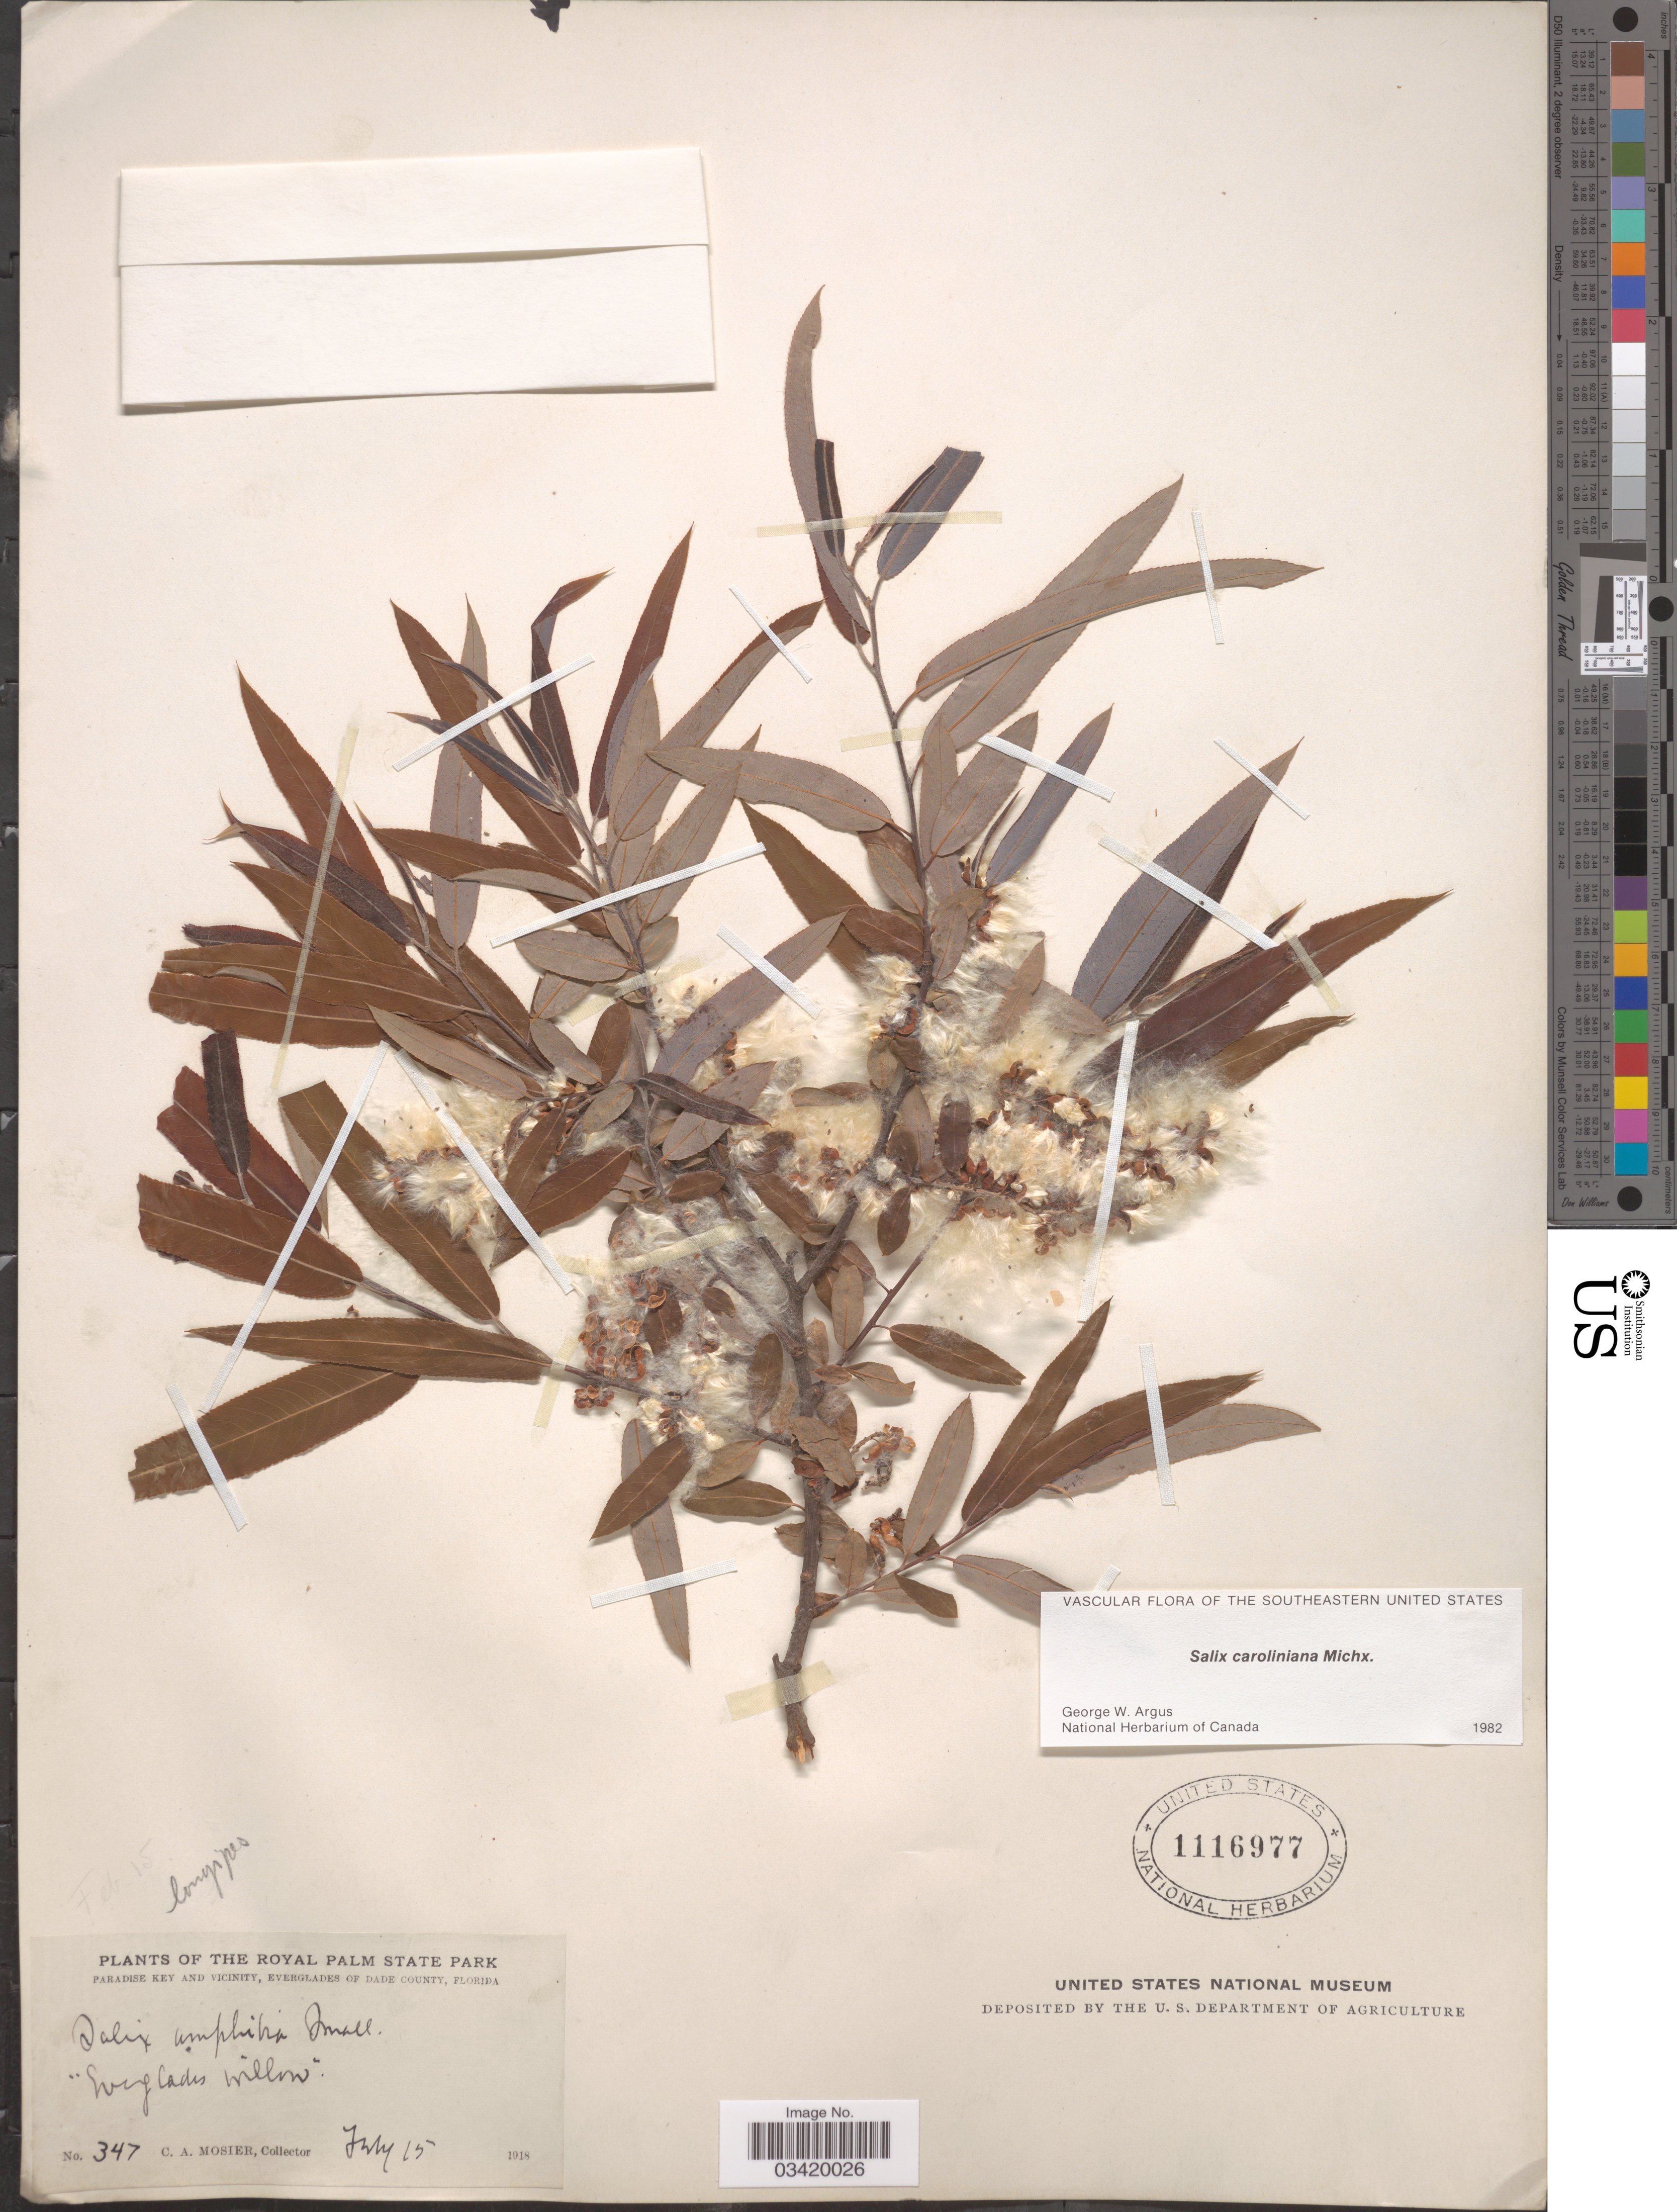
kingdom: Plantae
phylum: Tracheophyta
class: Magnoliopsida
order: Malpighiales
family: Salicaceae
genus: Salix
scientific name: Salix caroliniana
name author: Michx.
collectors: C. A. Mosier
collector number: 347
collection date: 1918-07-15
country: United States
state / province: Florida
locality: The Royal Palm State Park. Paradise Key and vicinity, Everglades of Dade County.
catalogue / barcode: US 1116977